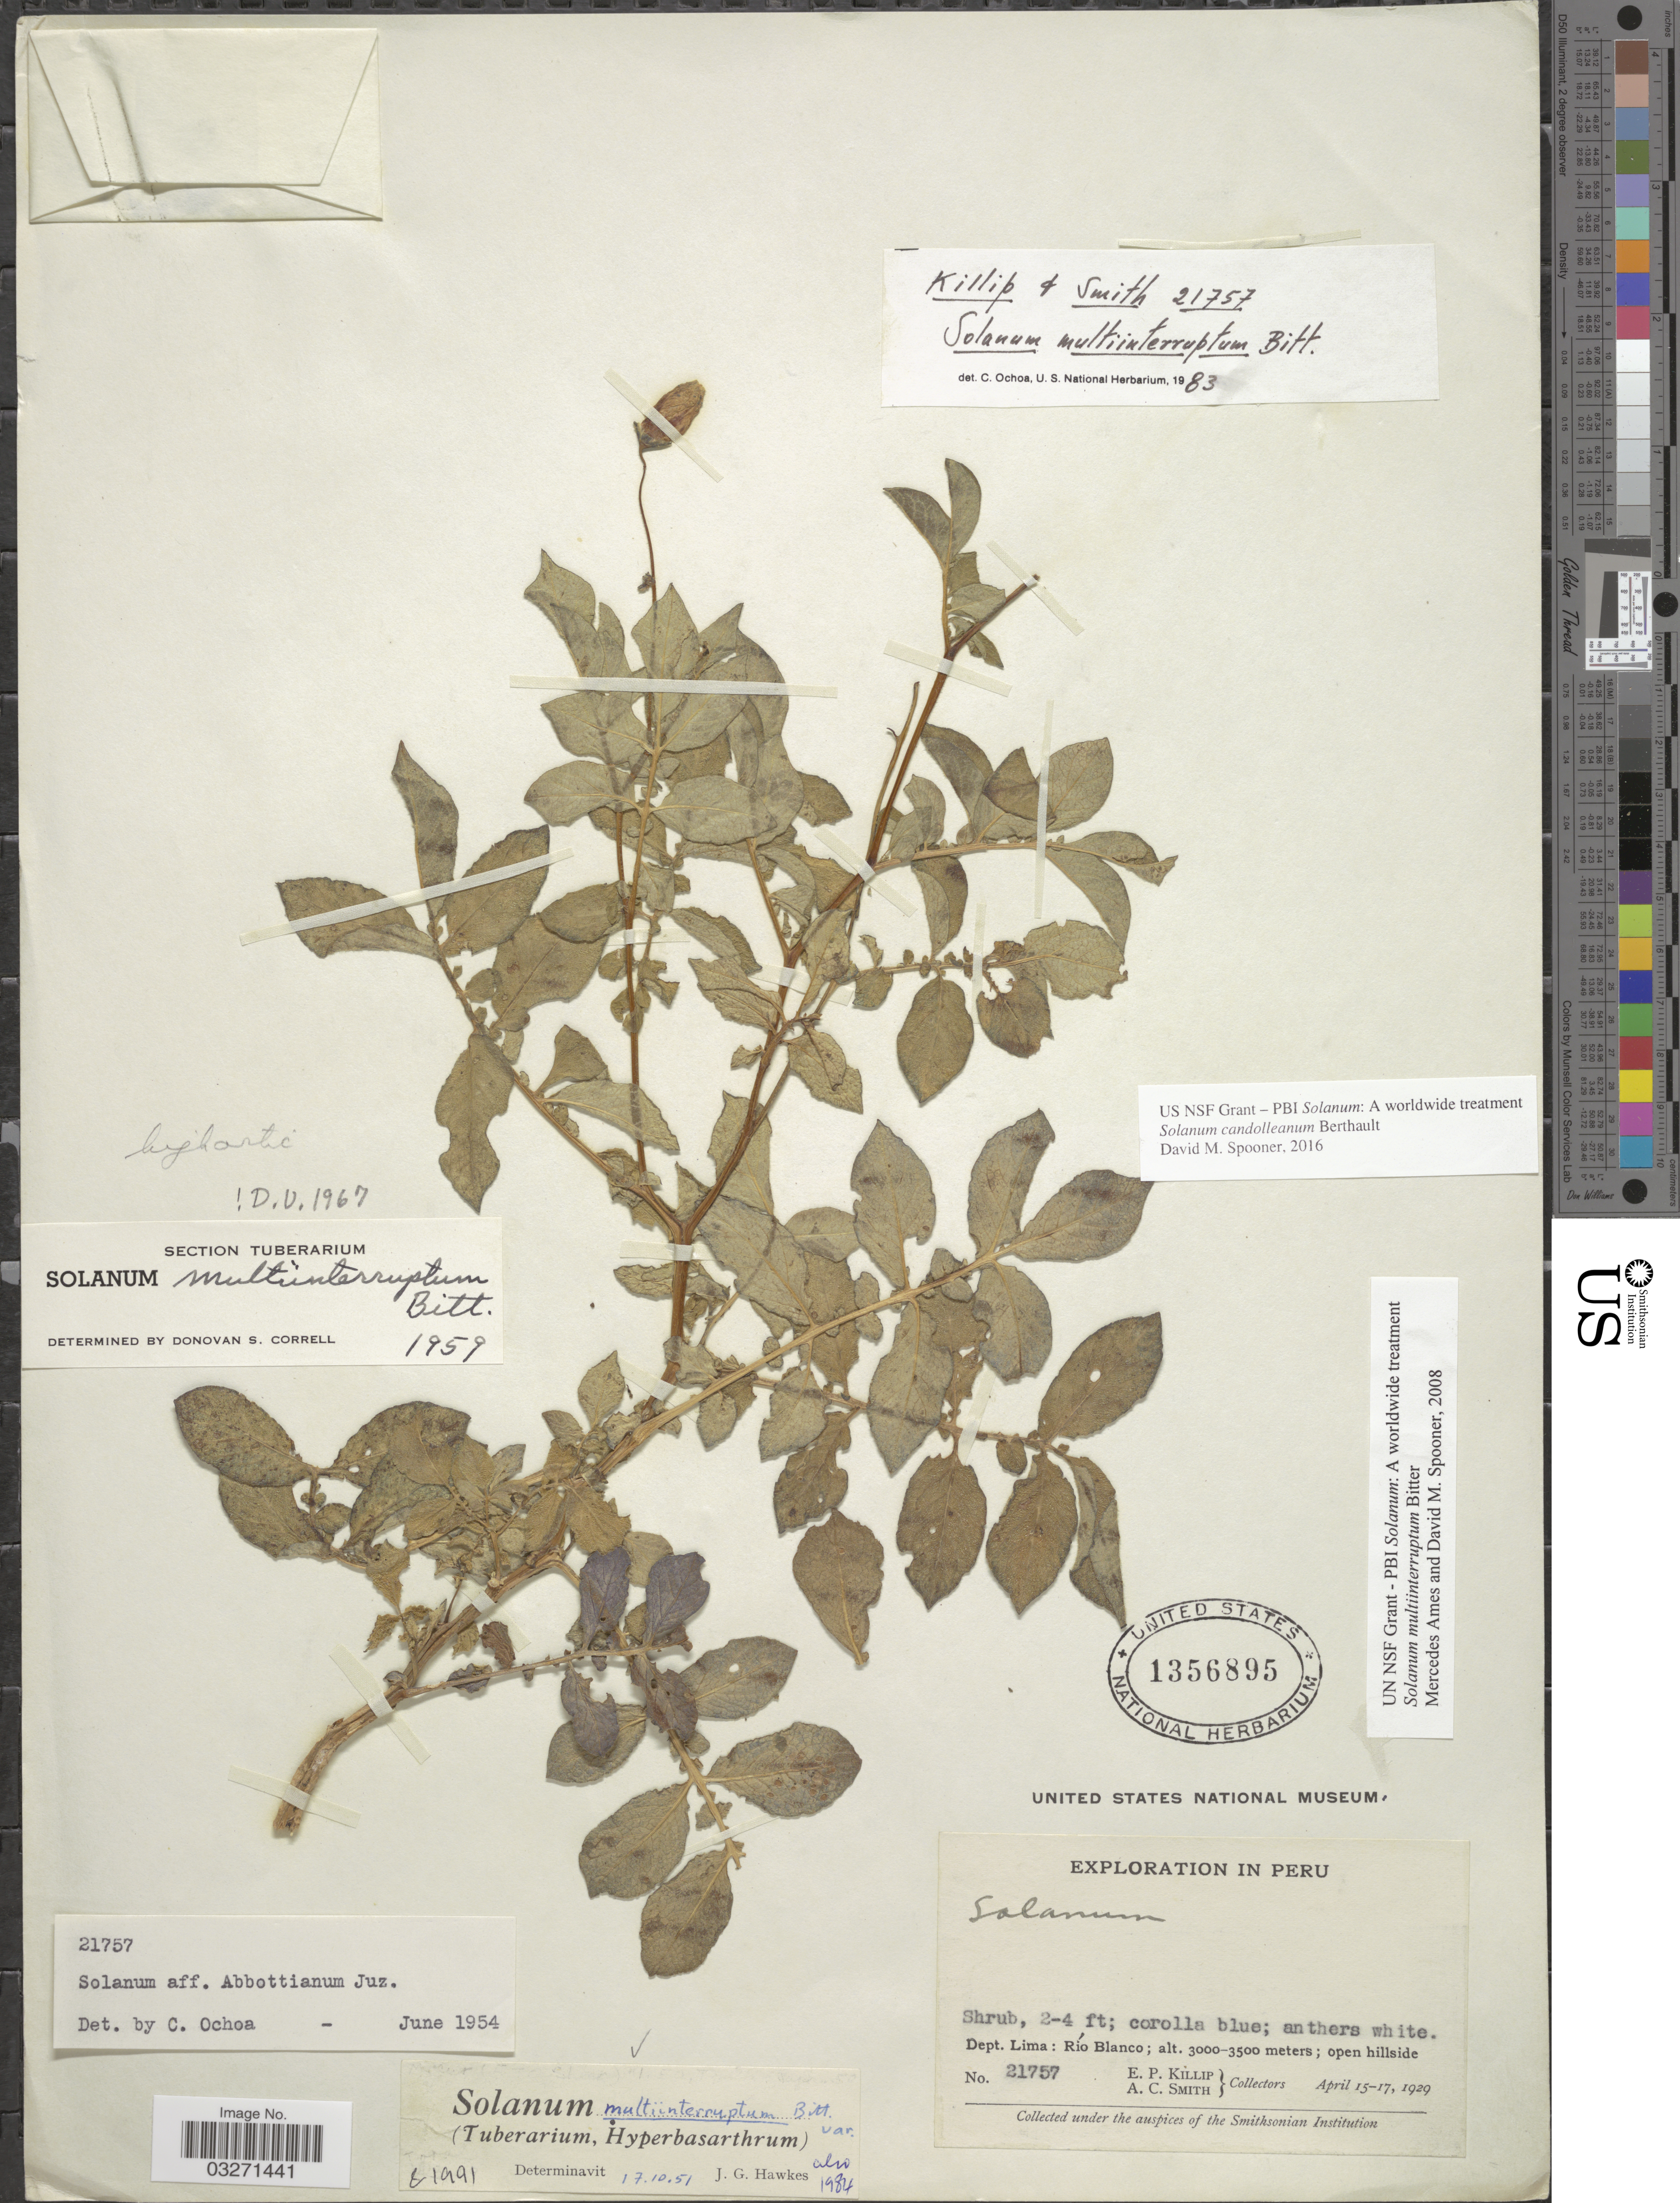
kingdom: Plantae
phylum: Tracheophyta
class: Magnoliopsida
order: Solanales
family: Solanaceae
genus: Solanum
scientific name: Solanum candolleanum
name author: Berthault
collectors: E. P. Killip & A. C. Smith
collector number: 21757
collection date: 1929-04-15/1929-04-17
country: Peru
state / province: Lima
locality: Dept. Lima: Río Blanco.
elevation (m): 3000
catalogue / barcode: US 1356895